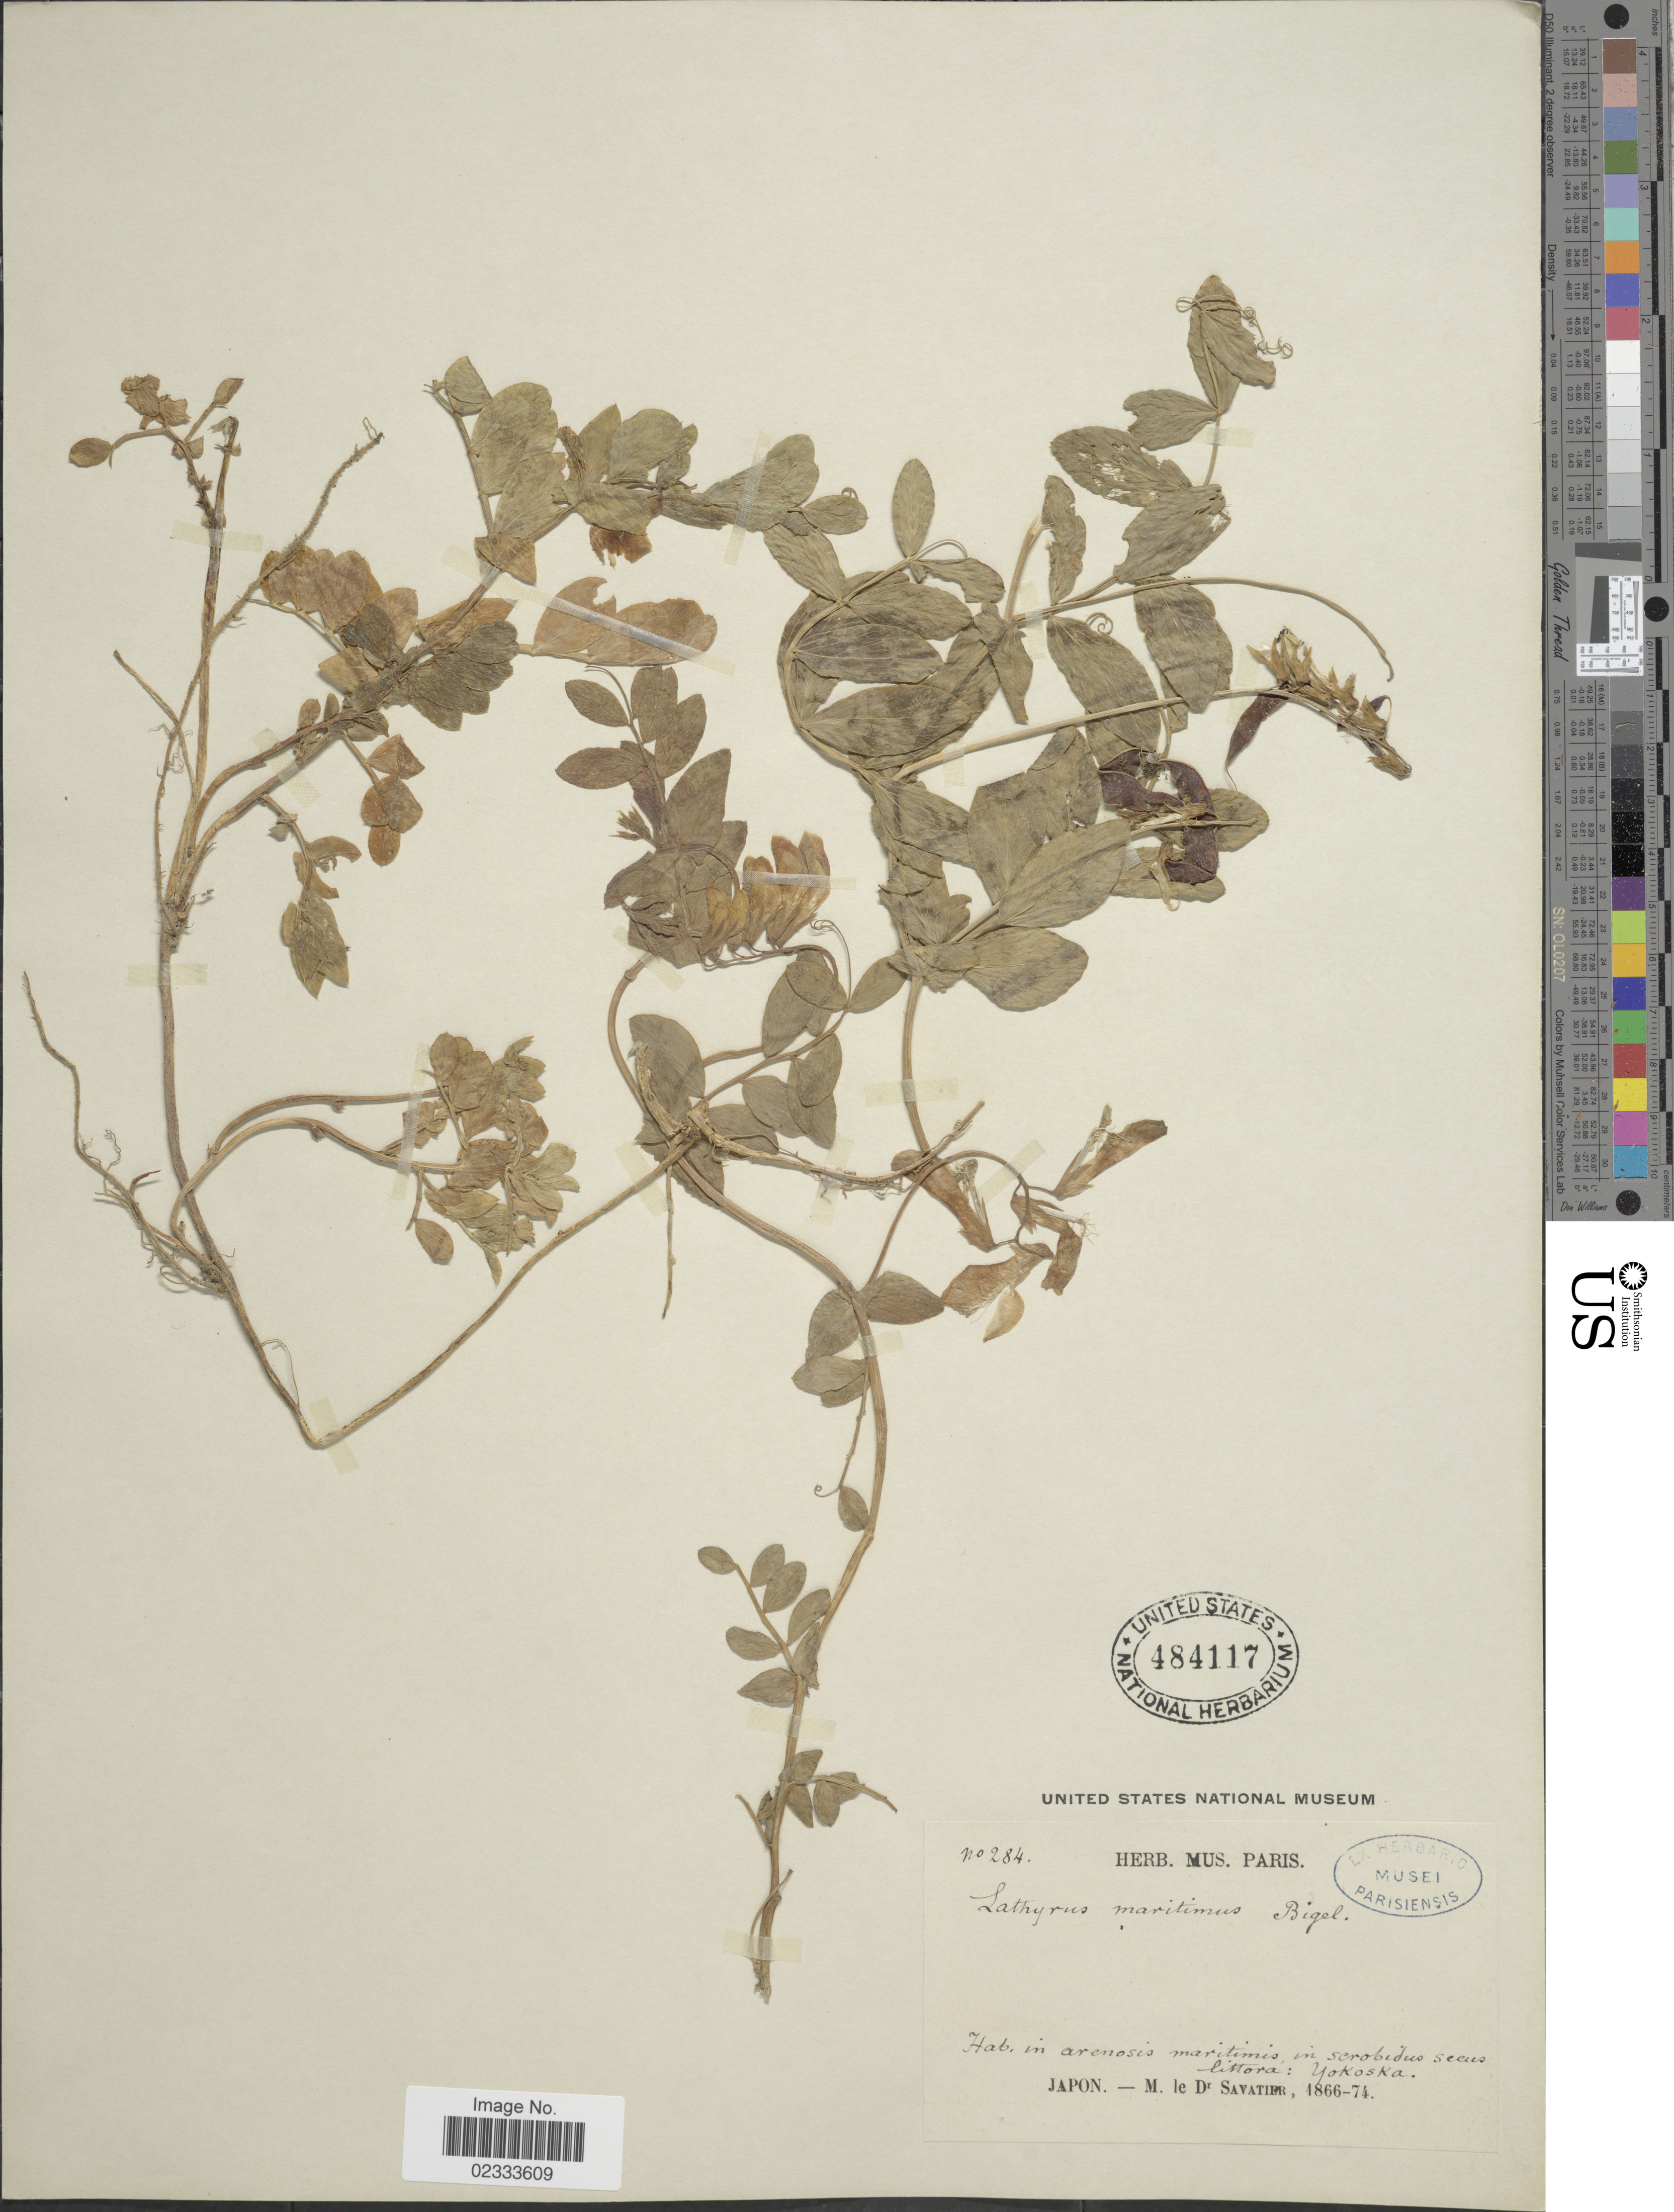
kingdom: Plantae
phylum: Tracheophyta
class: Magnoliopsida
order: Fabales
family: Fabaceae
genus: Lathyrus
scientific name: Lathyrus maritimus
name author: Torr.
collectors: M. Savatier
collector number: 284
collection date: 1866/1874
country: Japan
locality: In arenosis maritimis in serobidus secus lottora: Yokoska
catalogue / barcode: US 484117